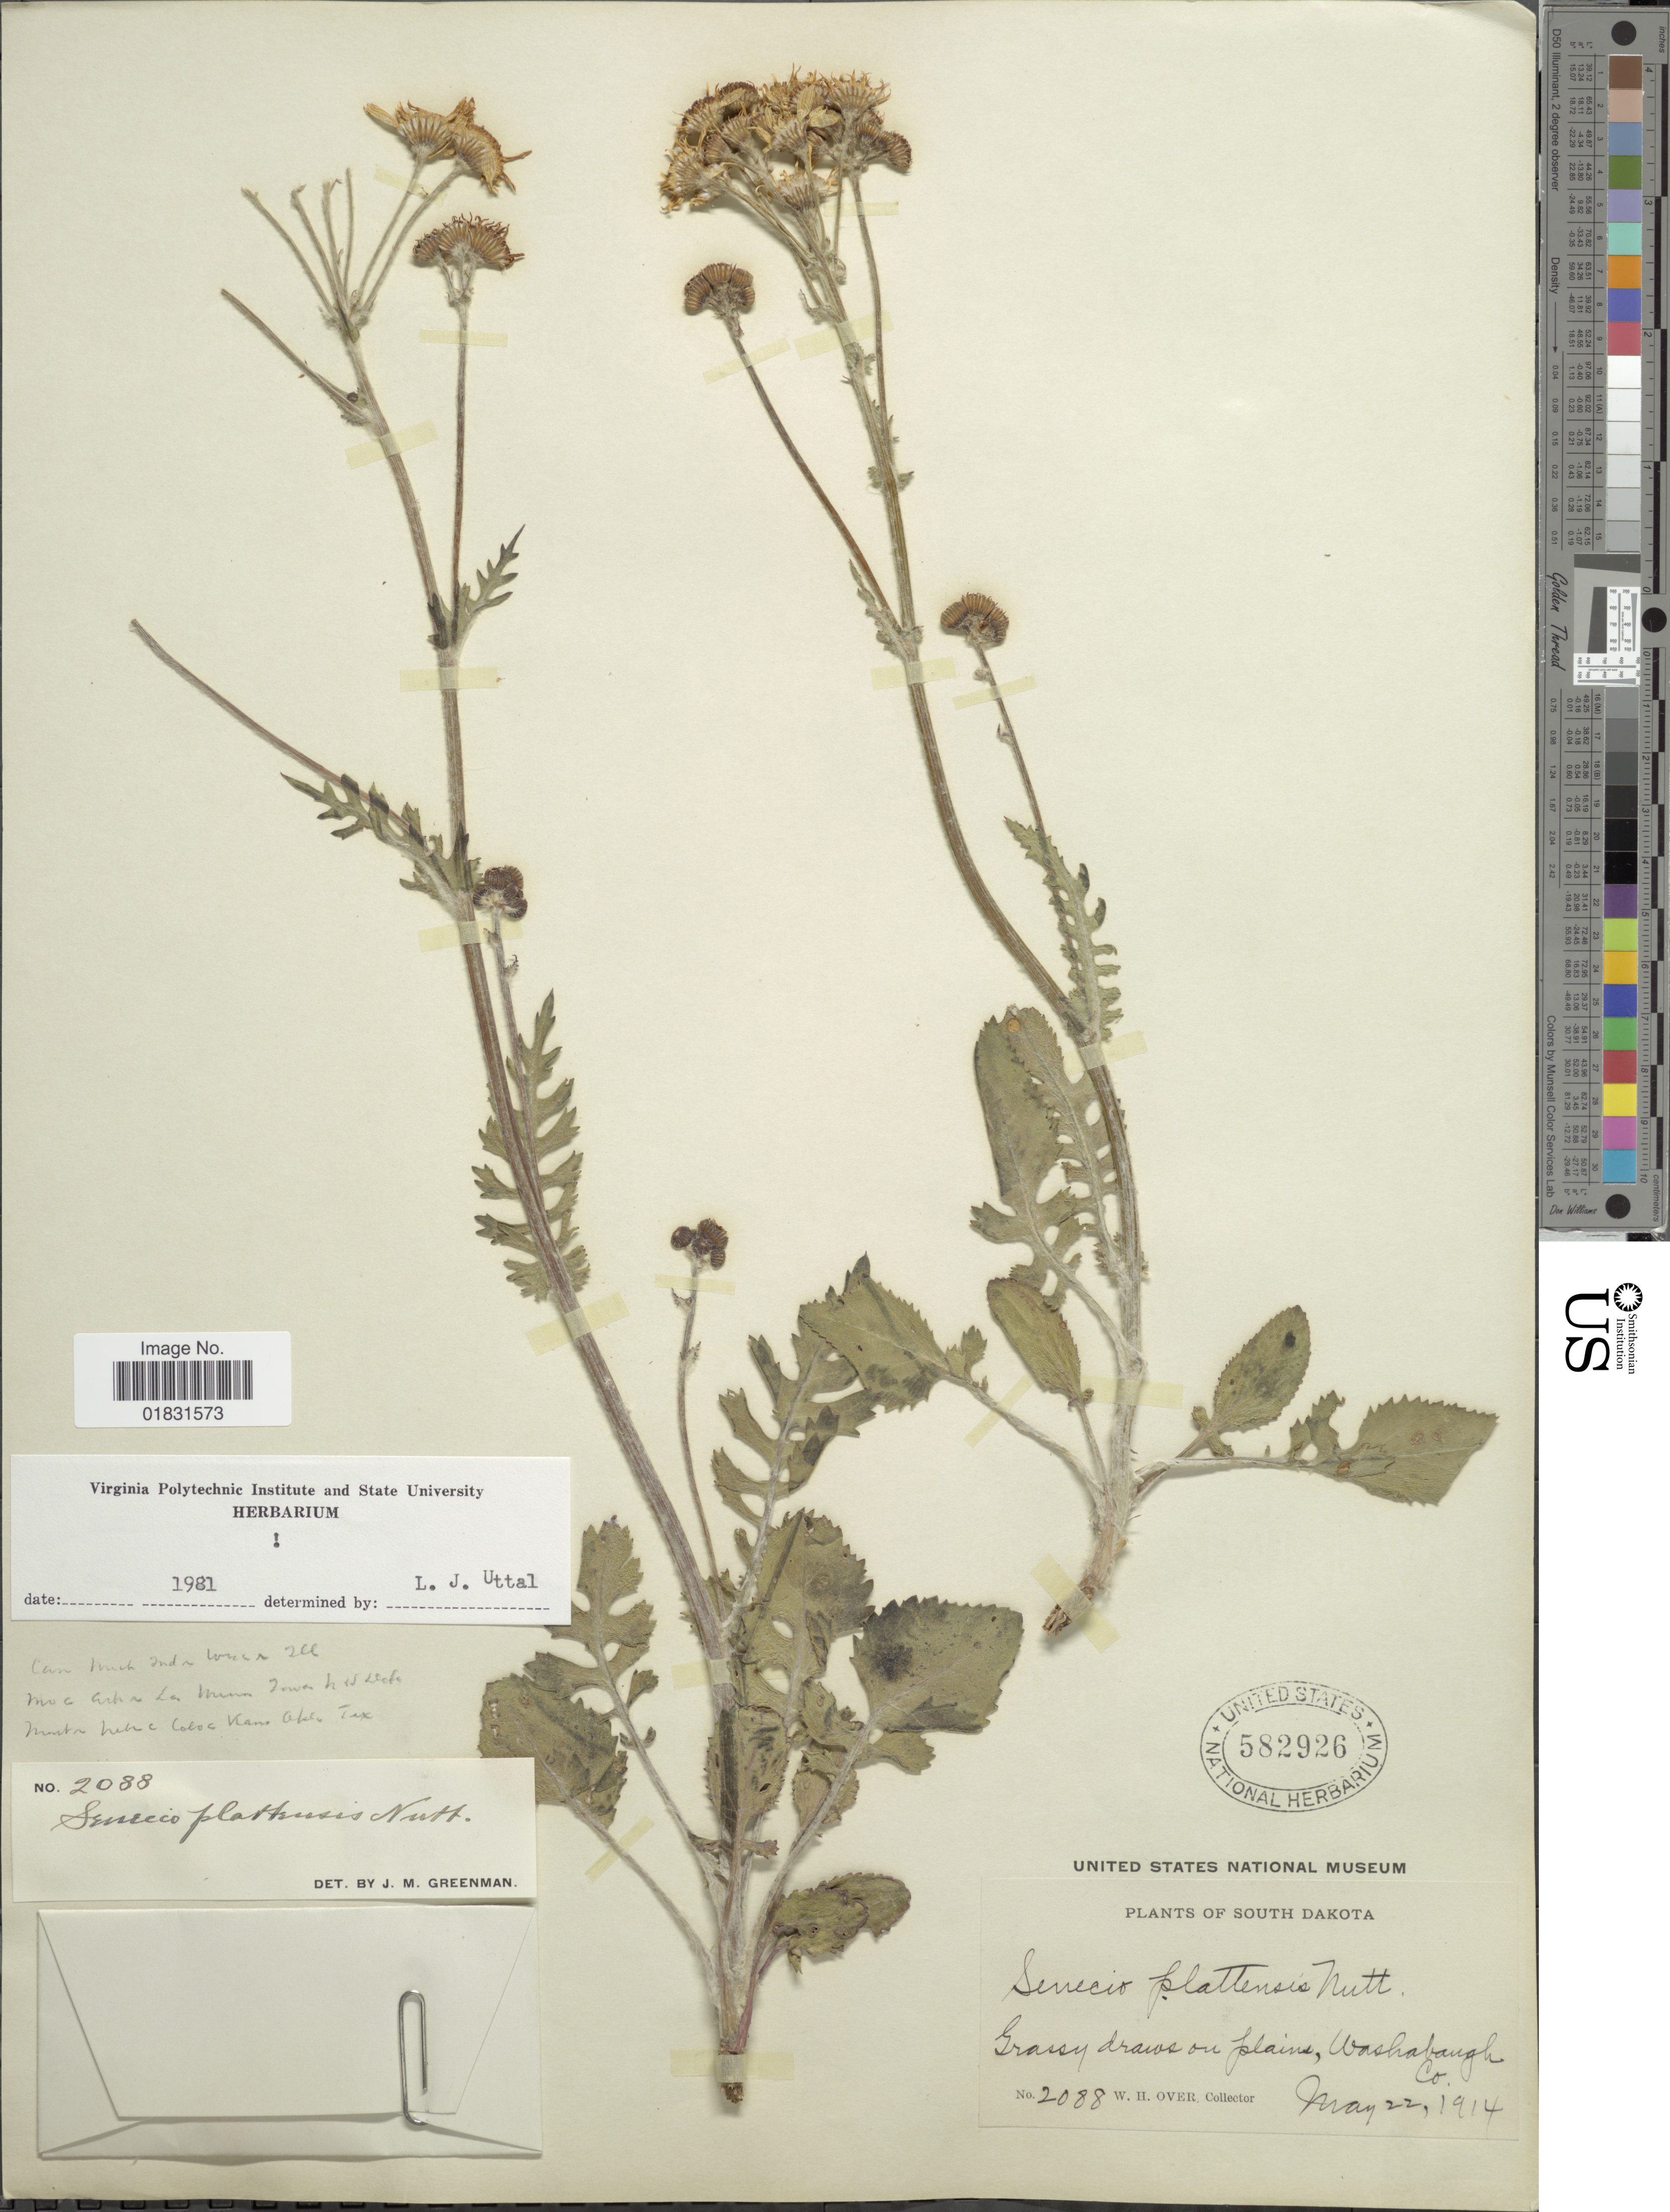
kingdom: Plantae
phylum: Tracheophyta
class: Magnoliopsida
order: Asterales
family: Asteraceae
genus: Packera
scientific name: Packera plattensis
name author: W.A. Weber & Á. Löve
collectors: W. Over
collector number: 2088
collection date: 1914-05-22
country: United States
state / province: South Dakota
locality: Grassy draws on plains, Washabaugh Co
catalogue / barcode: US 582926